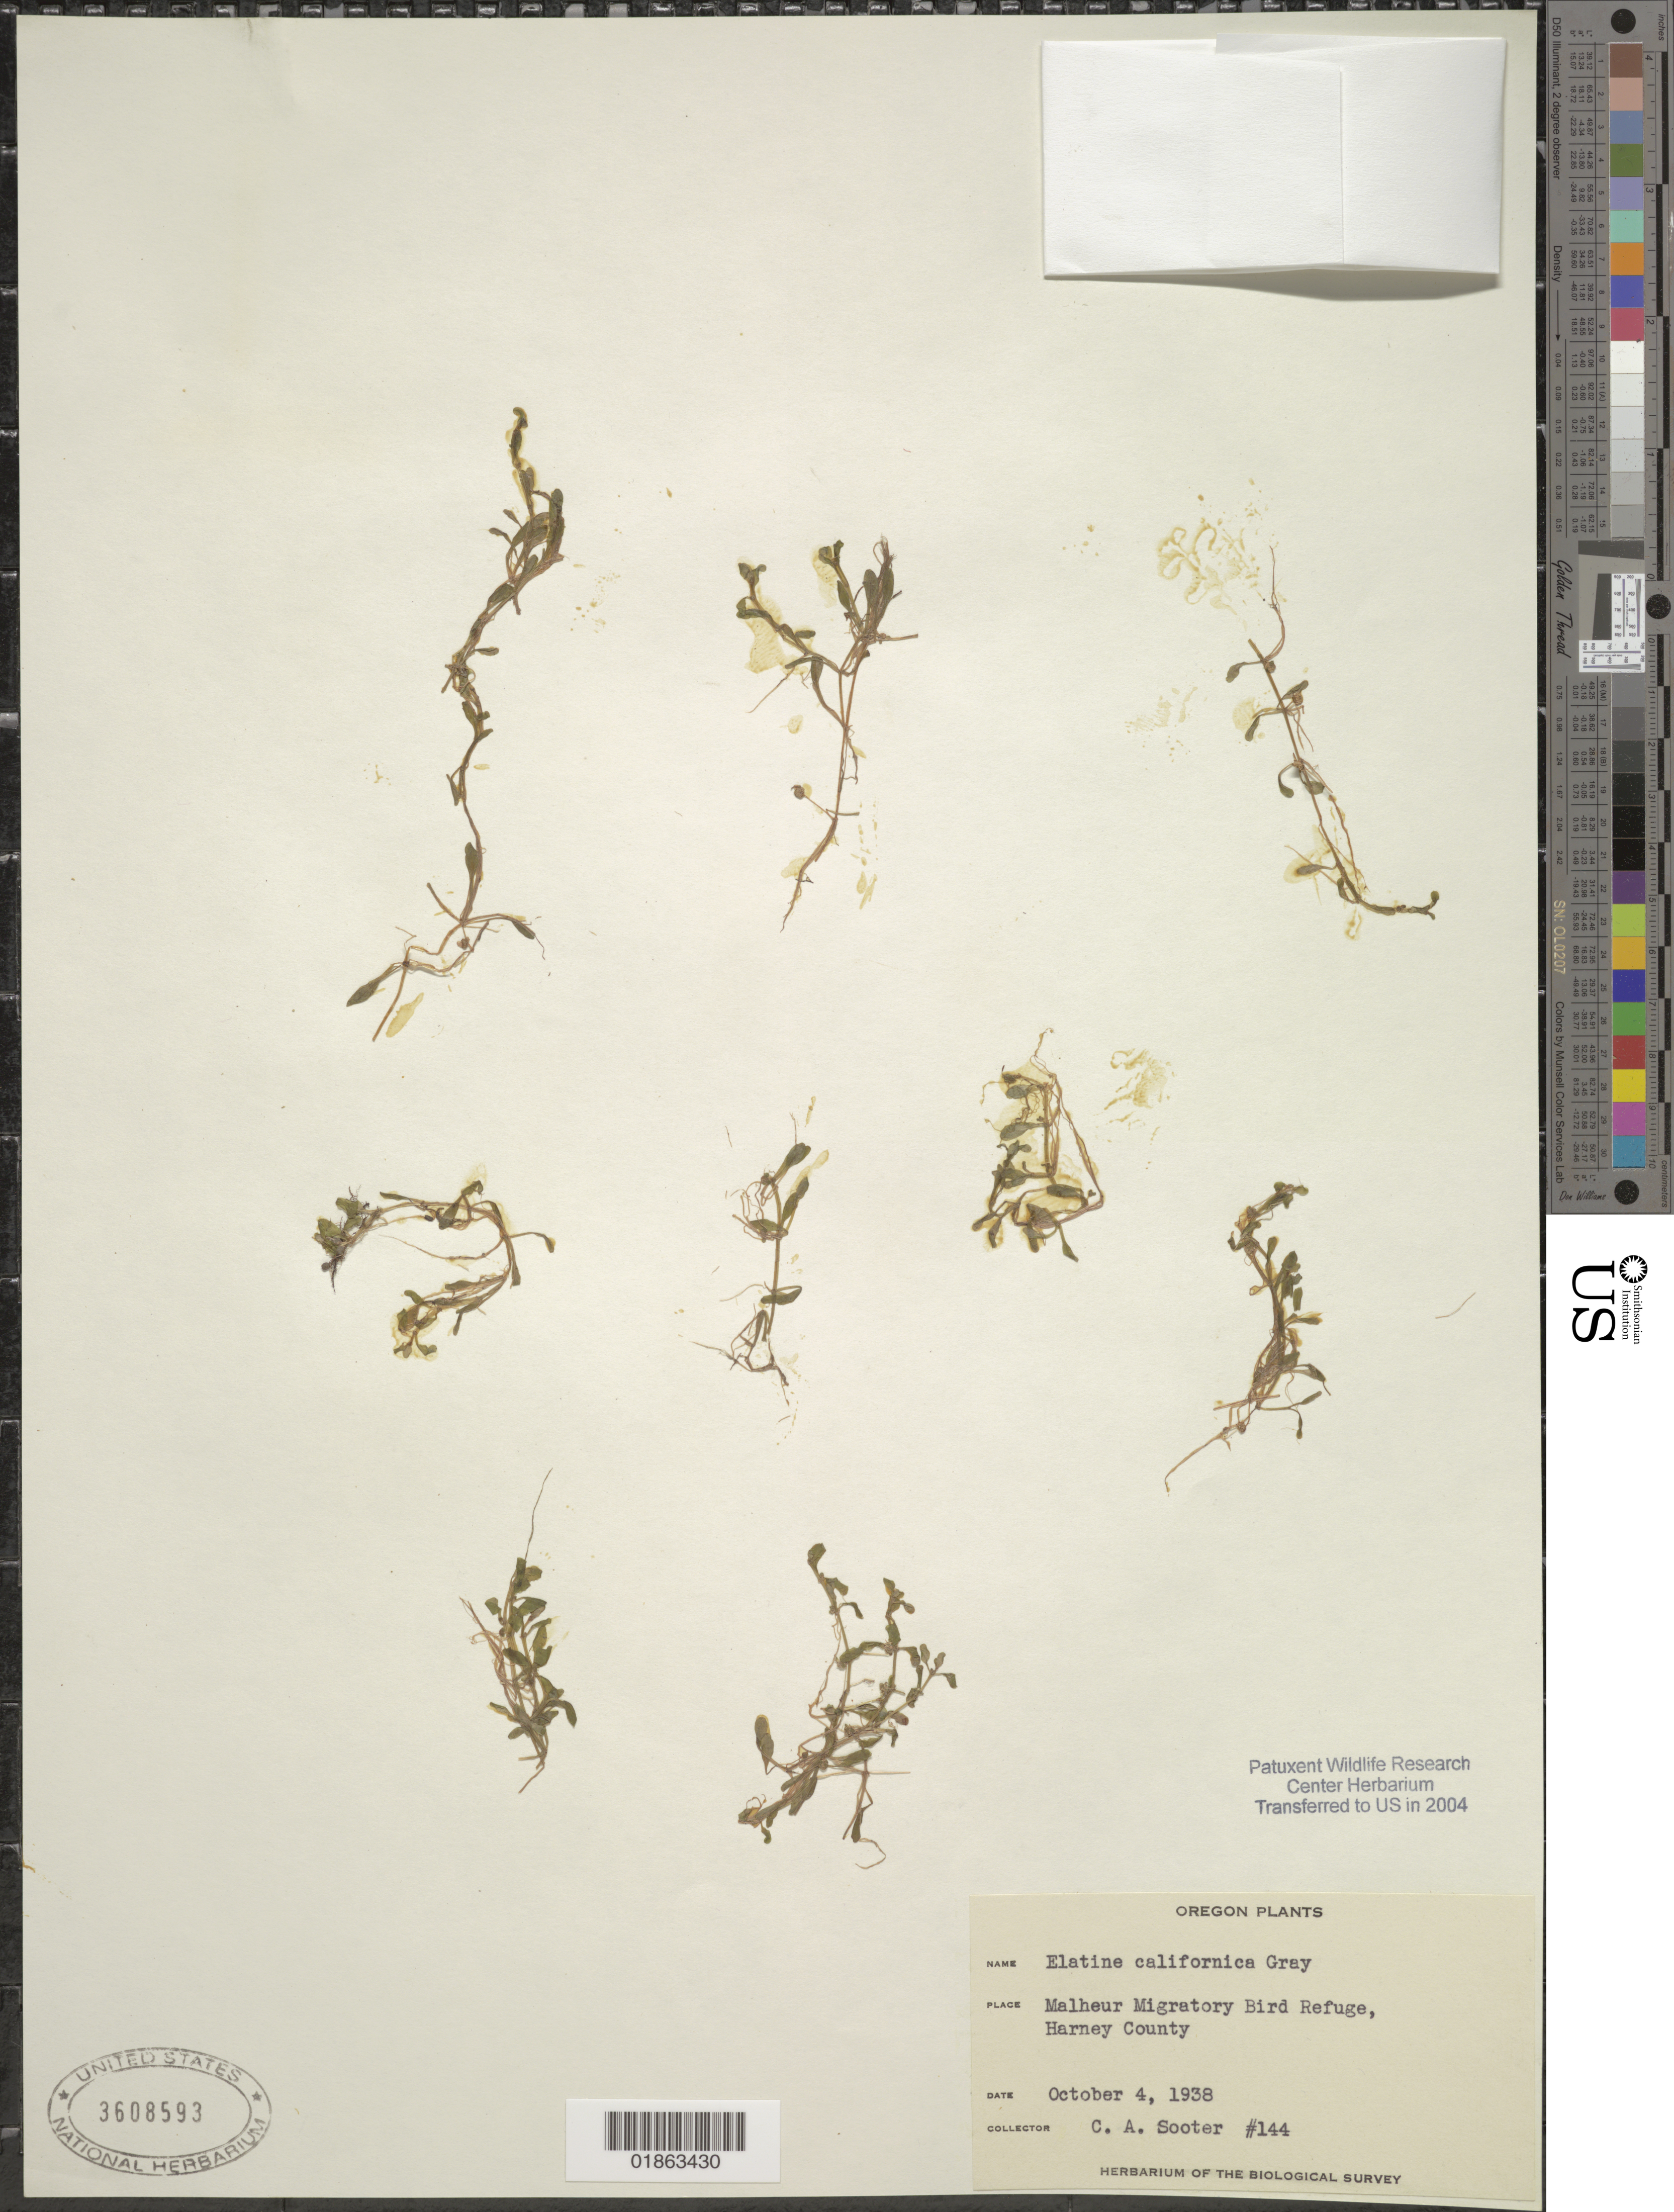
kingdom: Plantae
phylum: Tracheophyta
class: Magnoliopsida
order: Malpighiales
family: Elatinaceae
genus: Elatine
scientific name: Elatine californica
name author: A. Gray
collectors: C. Sooter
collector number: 144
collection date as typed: October 4, 1938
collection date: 1938-10-04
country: United States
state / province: Oregon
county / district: Harney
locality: Maleur Migratory Bird Refuge, Harney County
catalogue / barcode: US 3608593